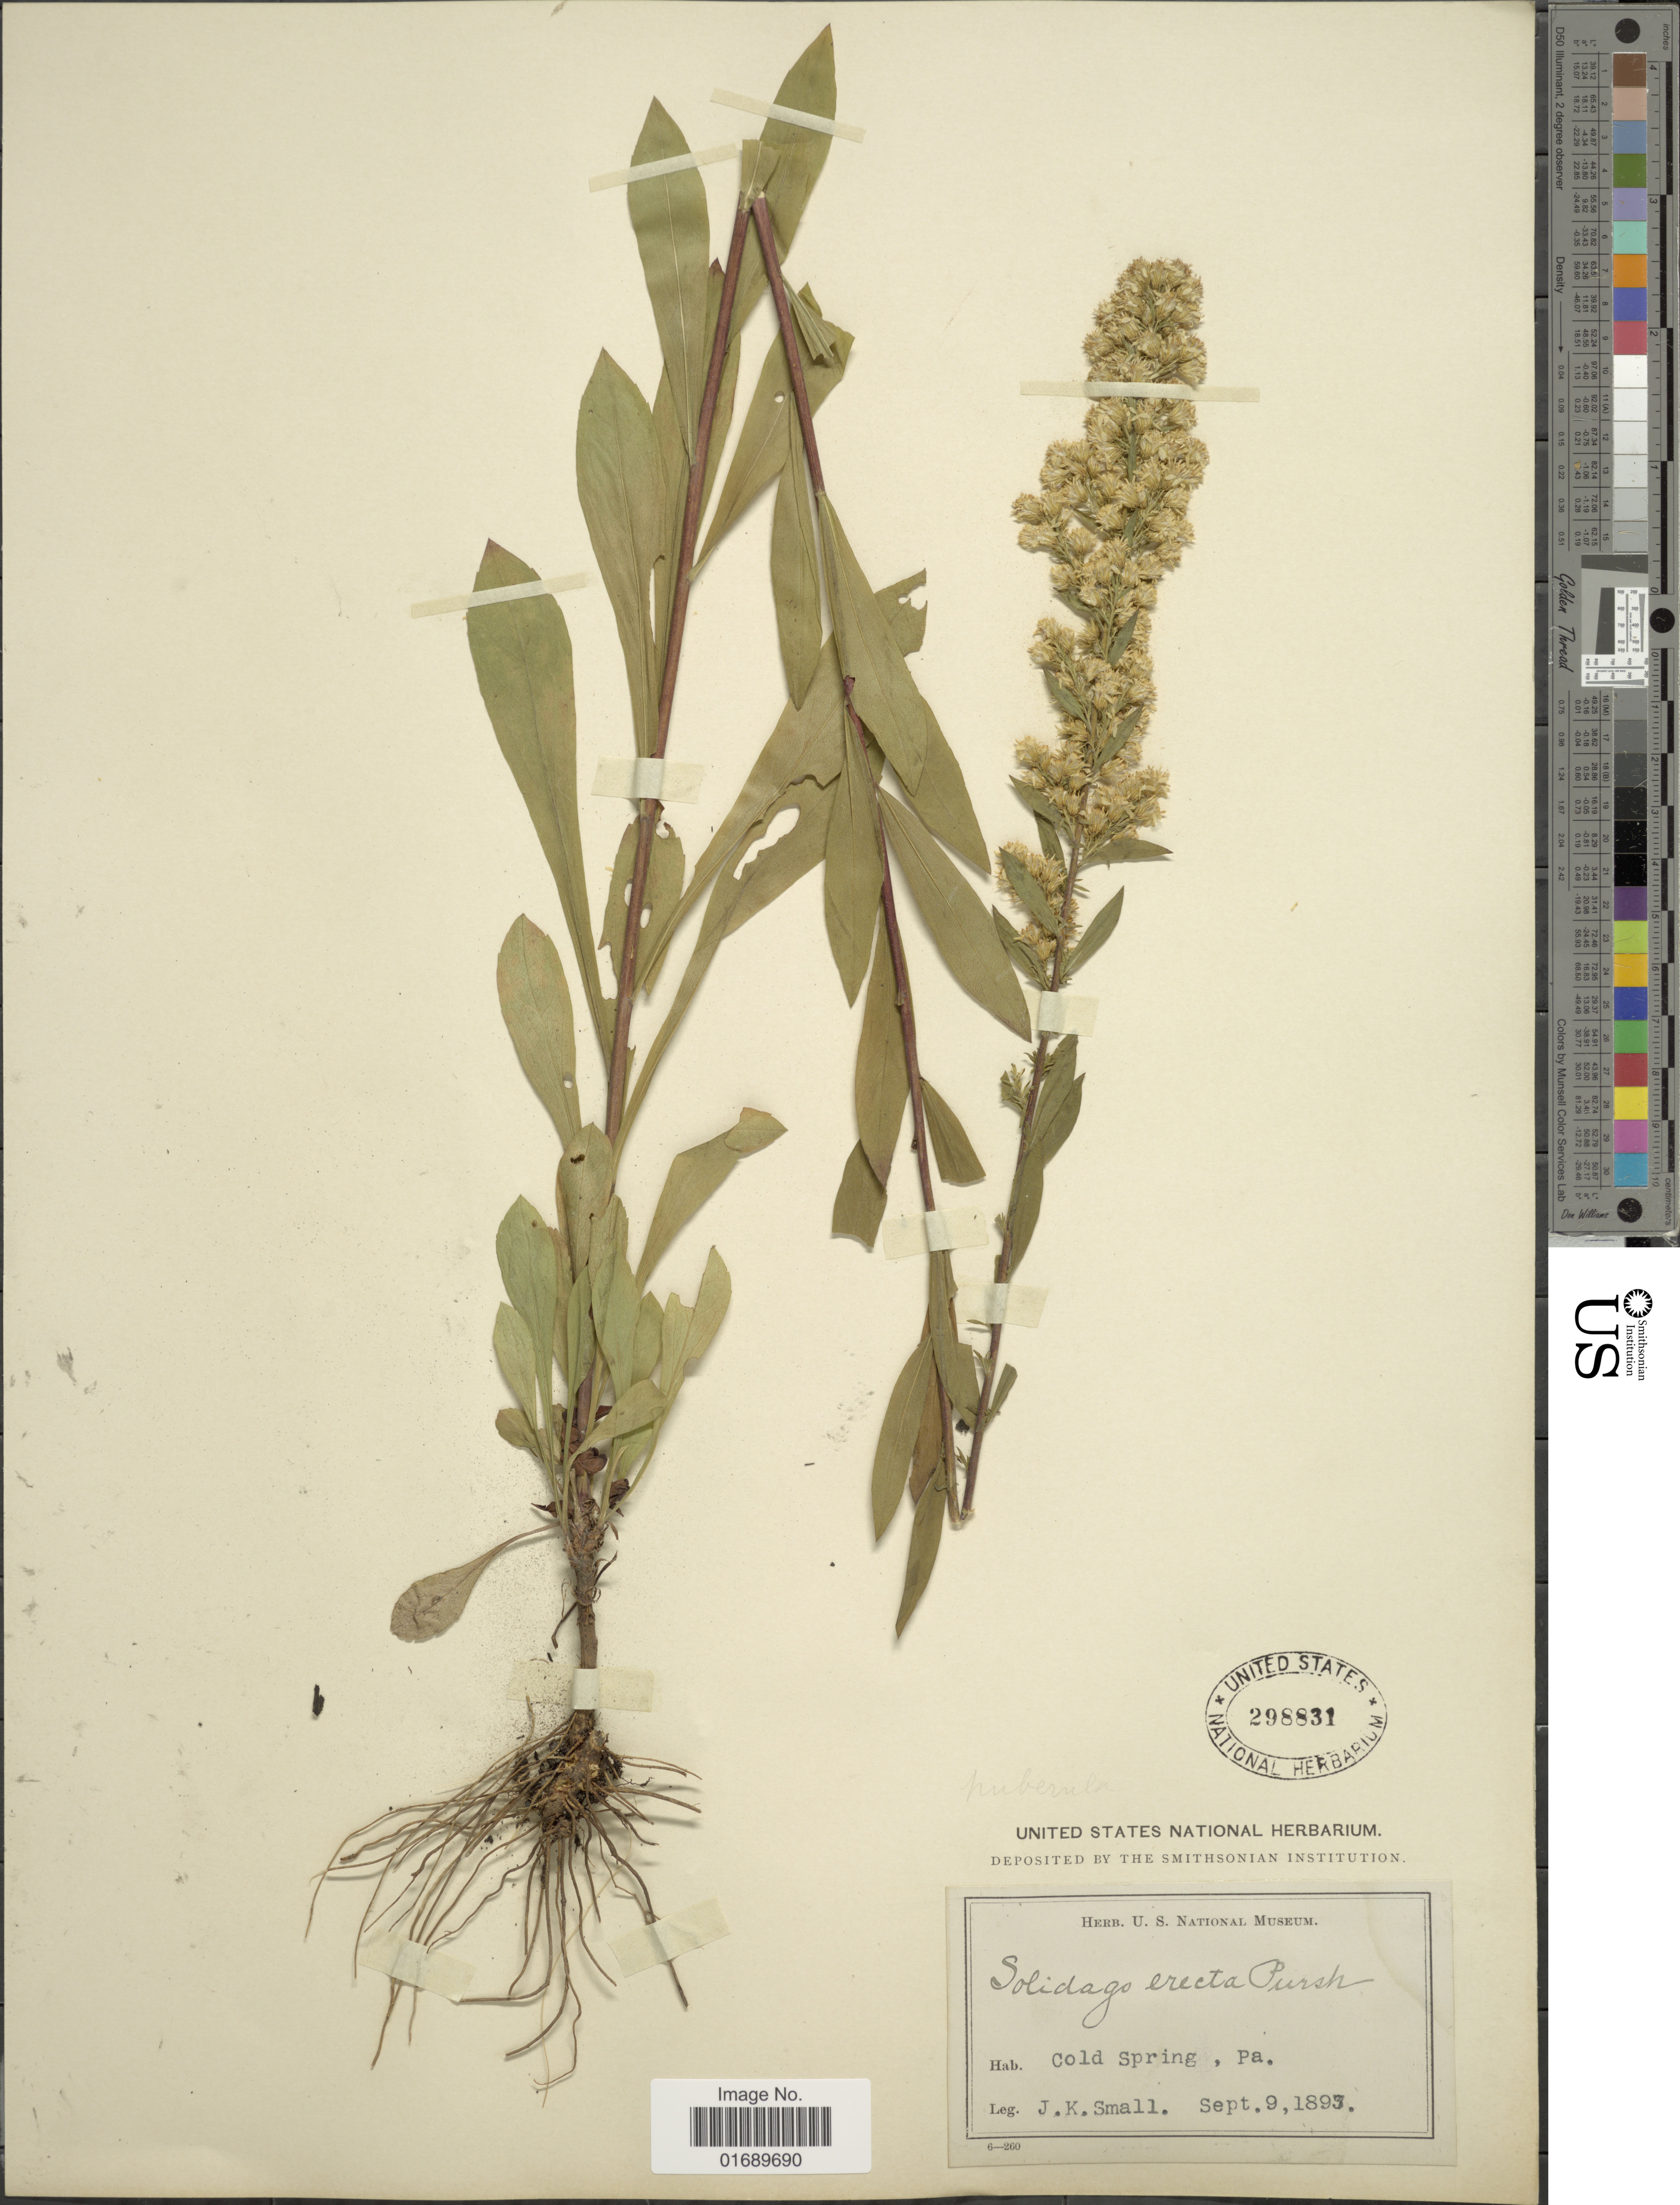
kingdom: Plantae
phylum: Tracheophyta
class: Magnoliopsida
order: Asterales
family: Asteraceae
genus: Solidago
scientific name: Solidago puberula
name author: Nutt.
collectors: J. K. Small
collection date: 1893-09-09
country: United States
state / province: Pennsylvania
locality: Cold Spring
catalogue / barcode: US 298831